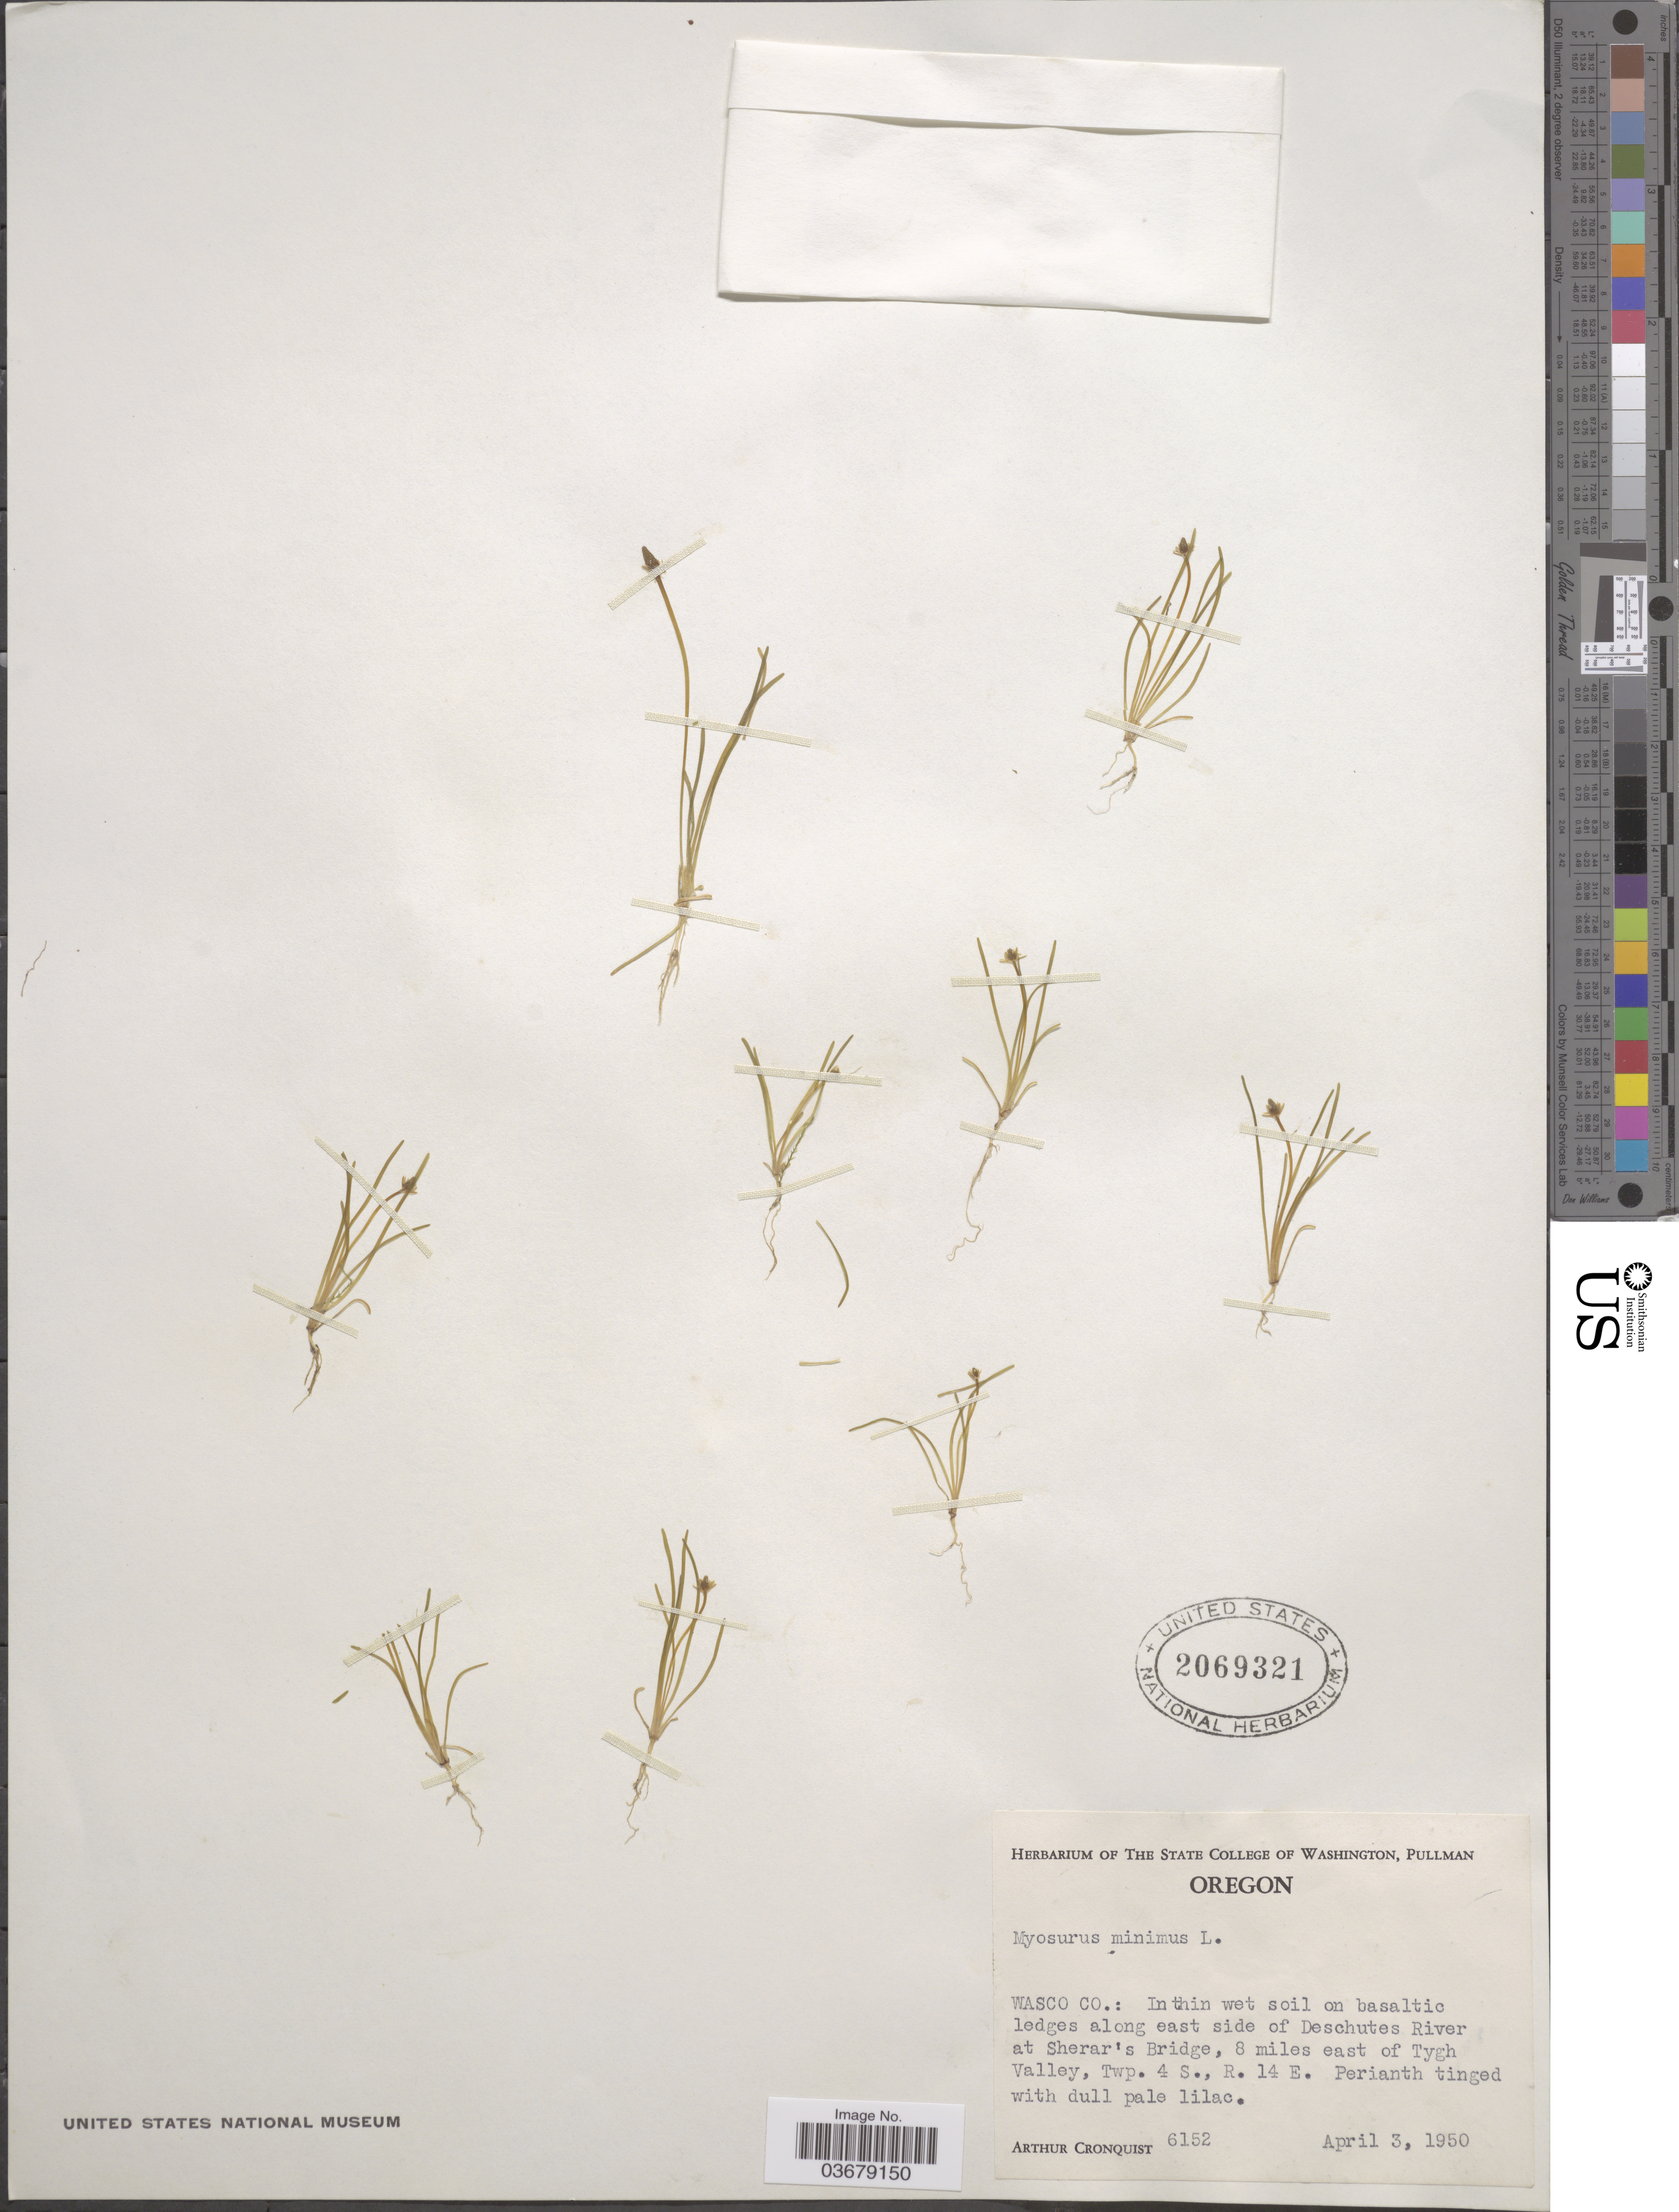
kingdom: Plantae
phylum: Tracheophyta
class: Magnoliopsida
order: Ranunculales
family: Ranunculaceae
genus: Myosurus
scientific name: Myosurus minimus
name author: L.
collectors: A. J. Cronquist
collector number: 6152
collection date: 1950-04-03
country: United States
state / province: Oregon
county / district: Wasco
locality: Wasco Co.: Along east side of Deschutes River at Sherar's Bridge, 8 miles east of Tygh Valley, TWP. 4 S, R. 14 E.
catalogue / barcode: US 2069321